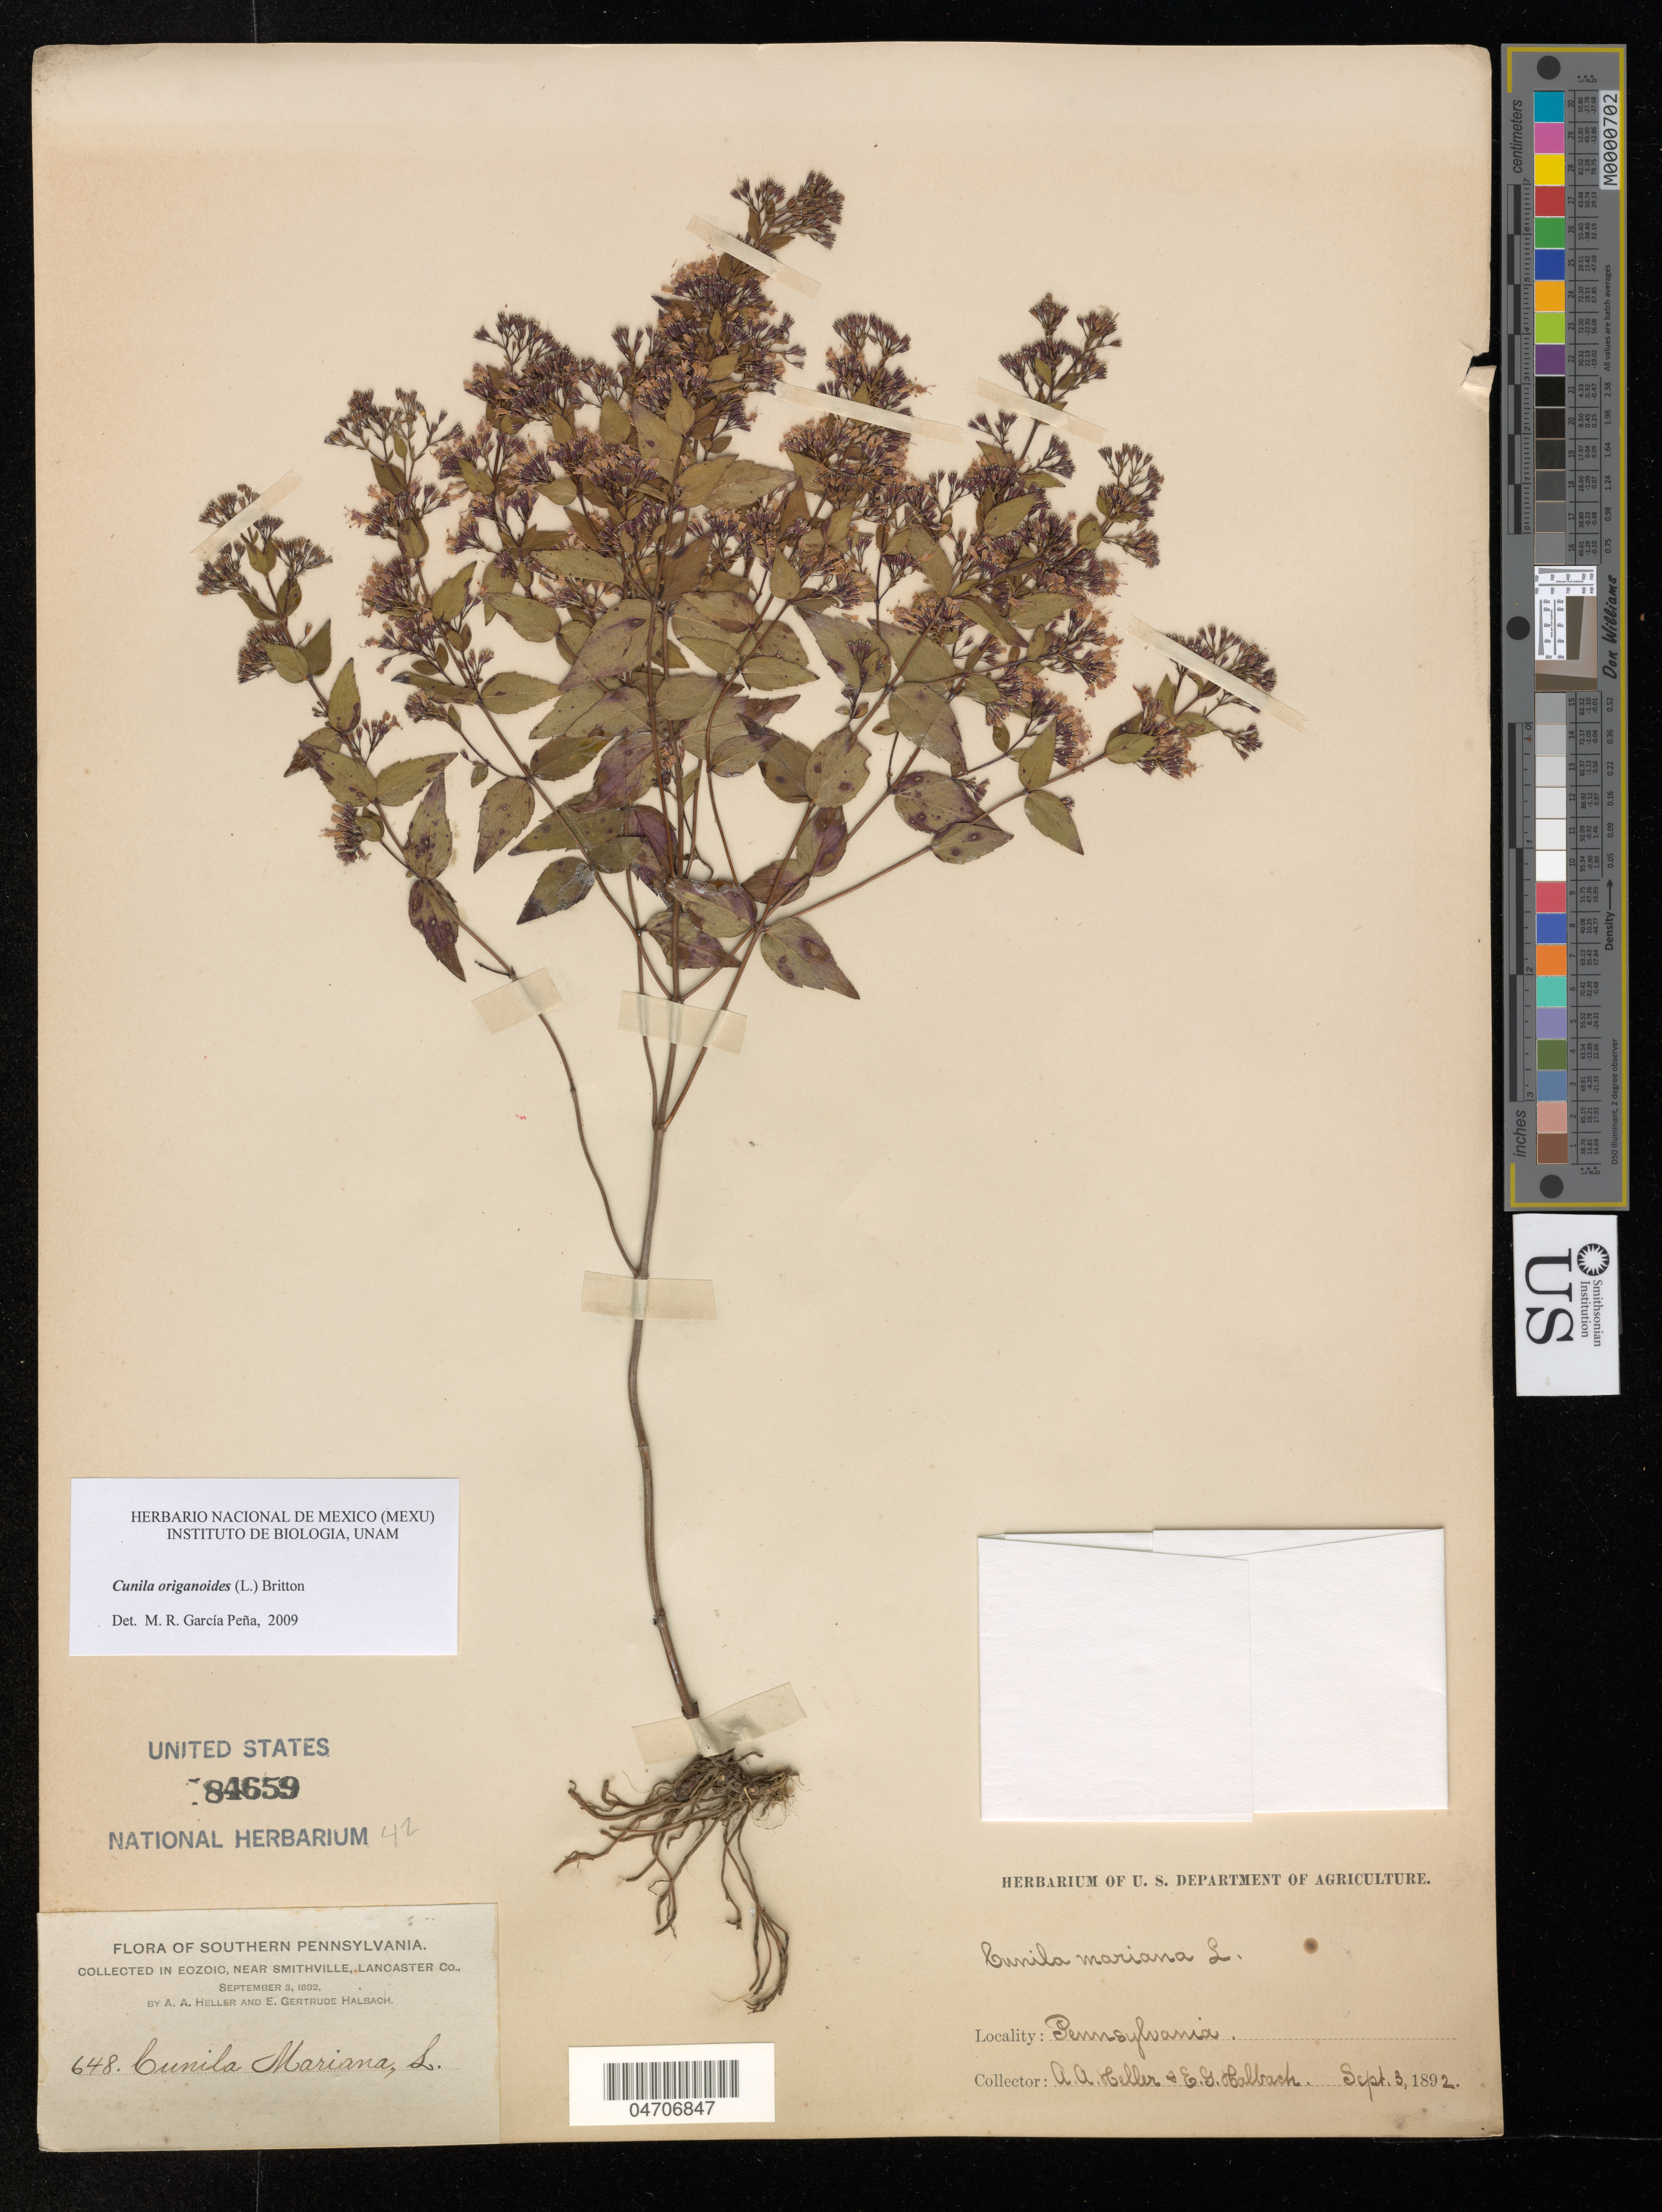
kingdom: Plantae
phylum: Tracheophyta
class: Magnoliopsida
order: Lamiales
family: Lamiaceae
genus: Cunila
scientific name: Cunila origanoides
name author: (L.) Britton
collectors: A. A. Heller & E. G. Halbach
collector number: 648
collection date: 1892-09-03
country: United States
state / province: Pennsylvania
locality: Southern Pennsylvania. In Eozoic, near Smithville, Lancaster Co.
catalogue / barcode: US 84659